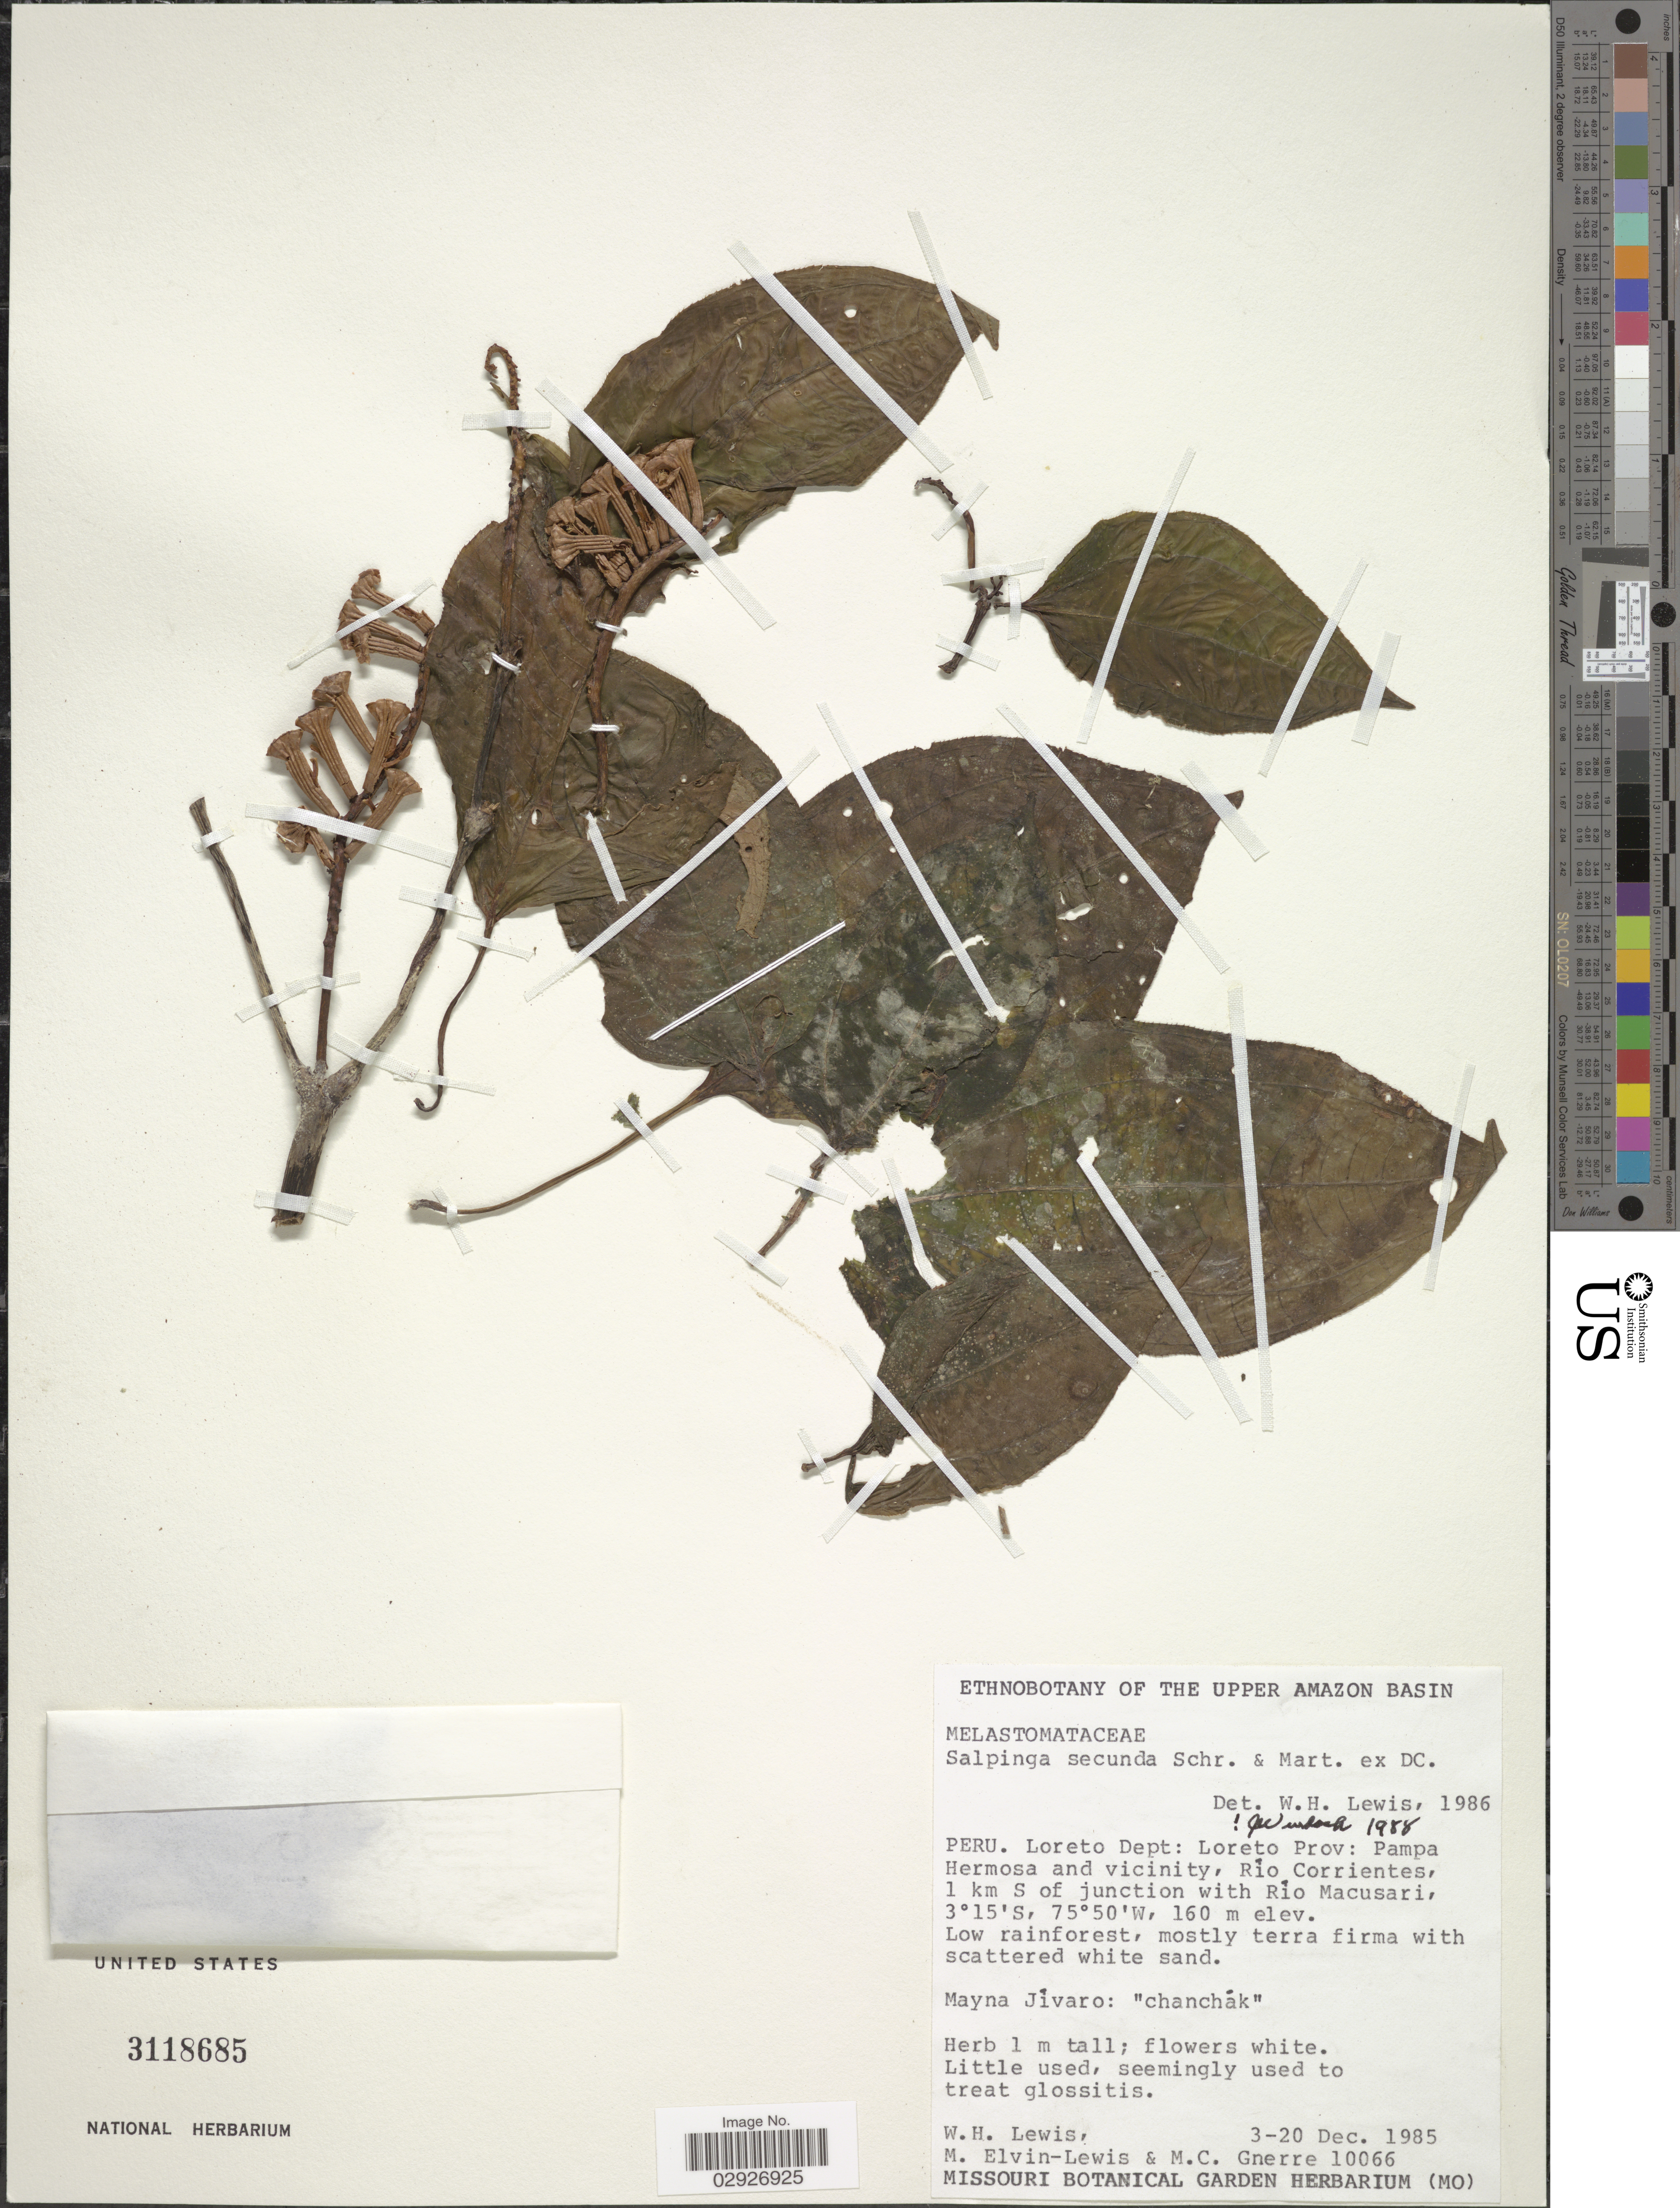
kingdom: Plantae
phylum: Tracheophyta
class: Magnoliopsida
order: Myrtales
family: Melastomataceae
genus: Salpinga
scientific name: Salpinga secunda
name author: Schrank & Mart. ex DC.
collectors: W. H. Lewis, M. Elvin-Lewis & M. Gnerre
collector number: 10066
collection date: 1985-12-03/1985-12-20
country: Peru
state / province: Loreto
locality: Upper Amazon Basin. Loretp Dept: Loreto Prov: Pampa Hermosa and vicinity, Río Corrientes, 1 km S of junction with Río Macusari.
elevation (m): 160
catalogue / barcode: US 3118685